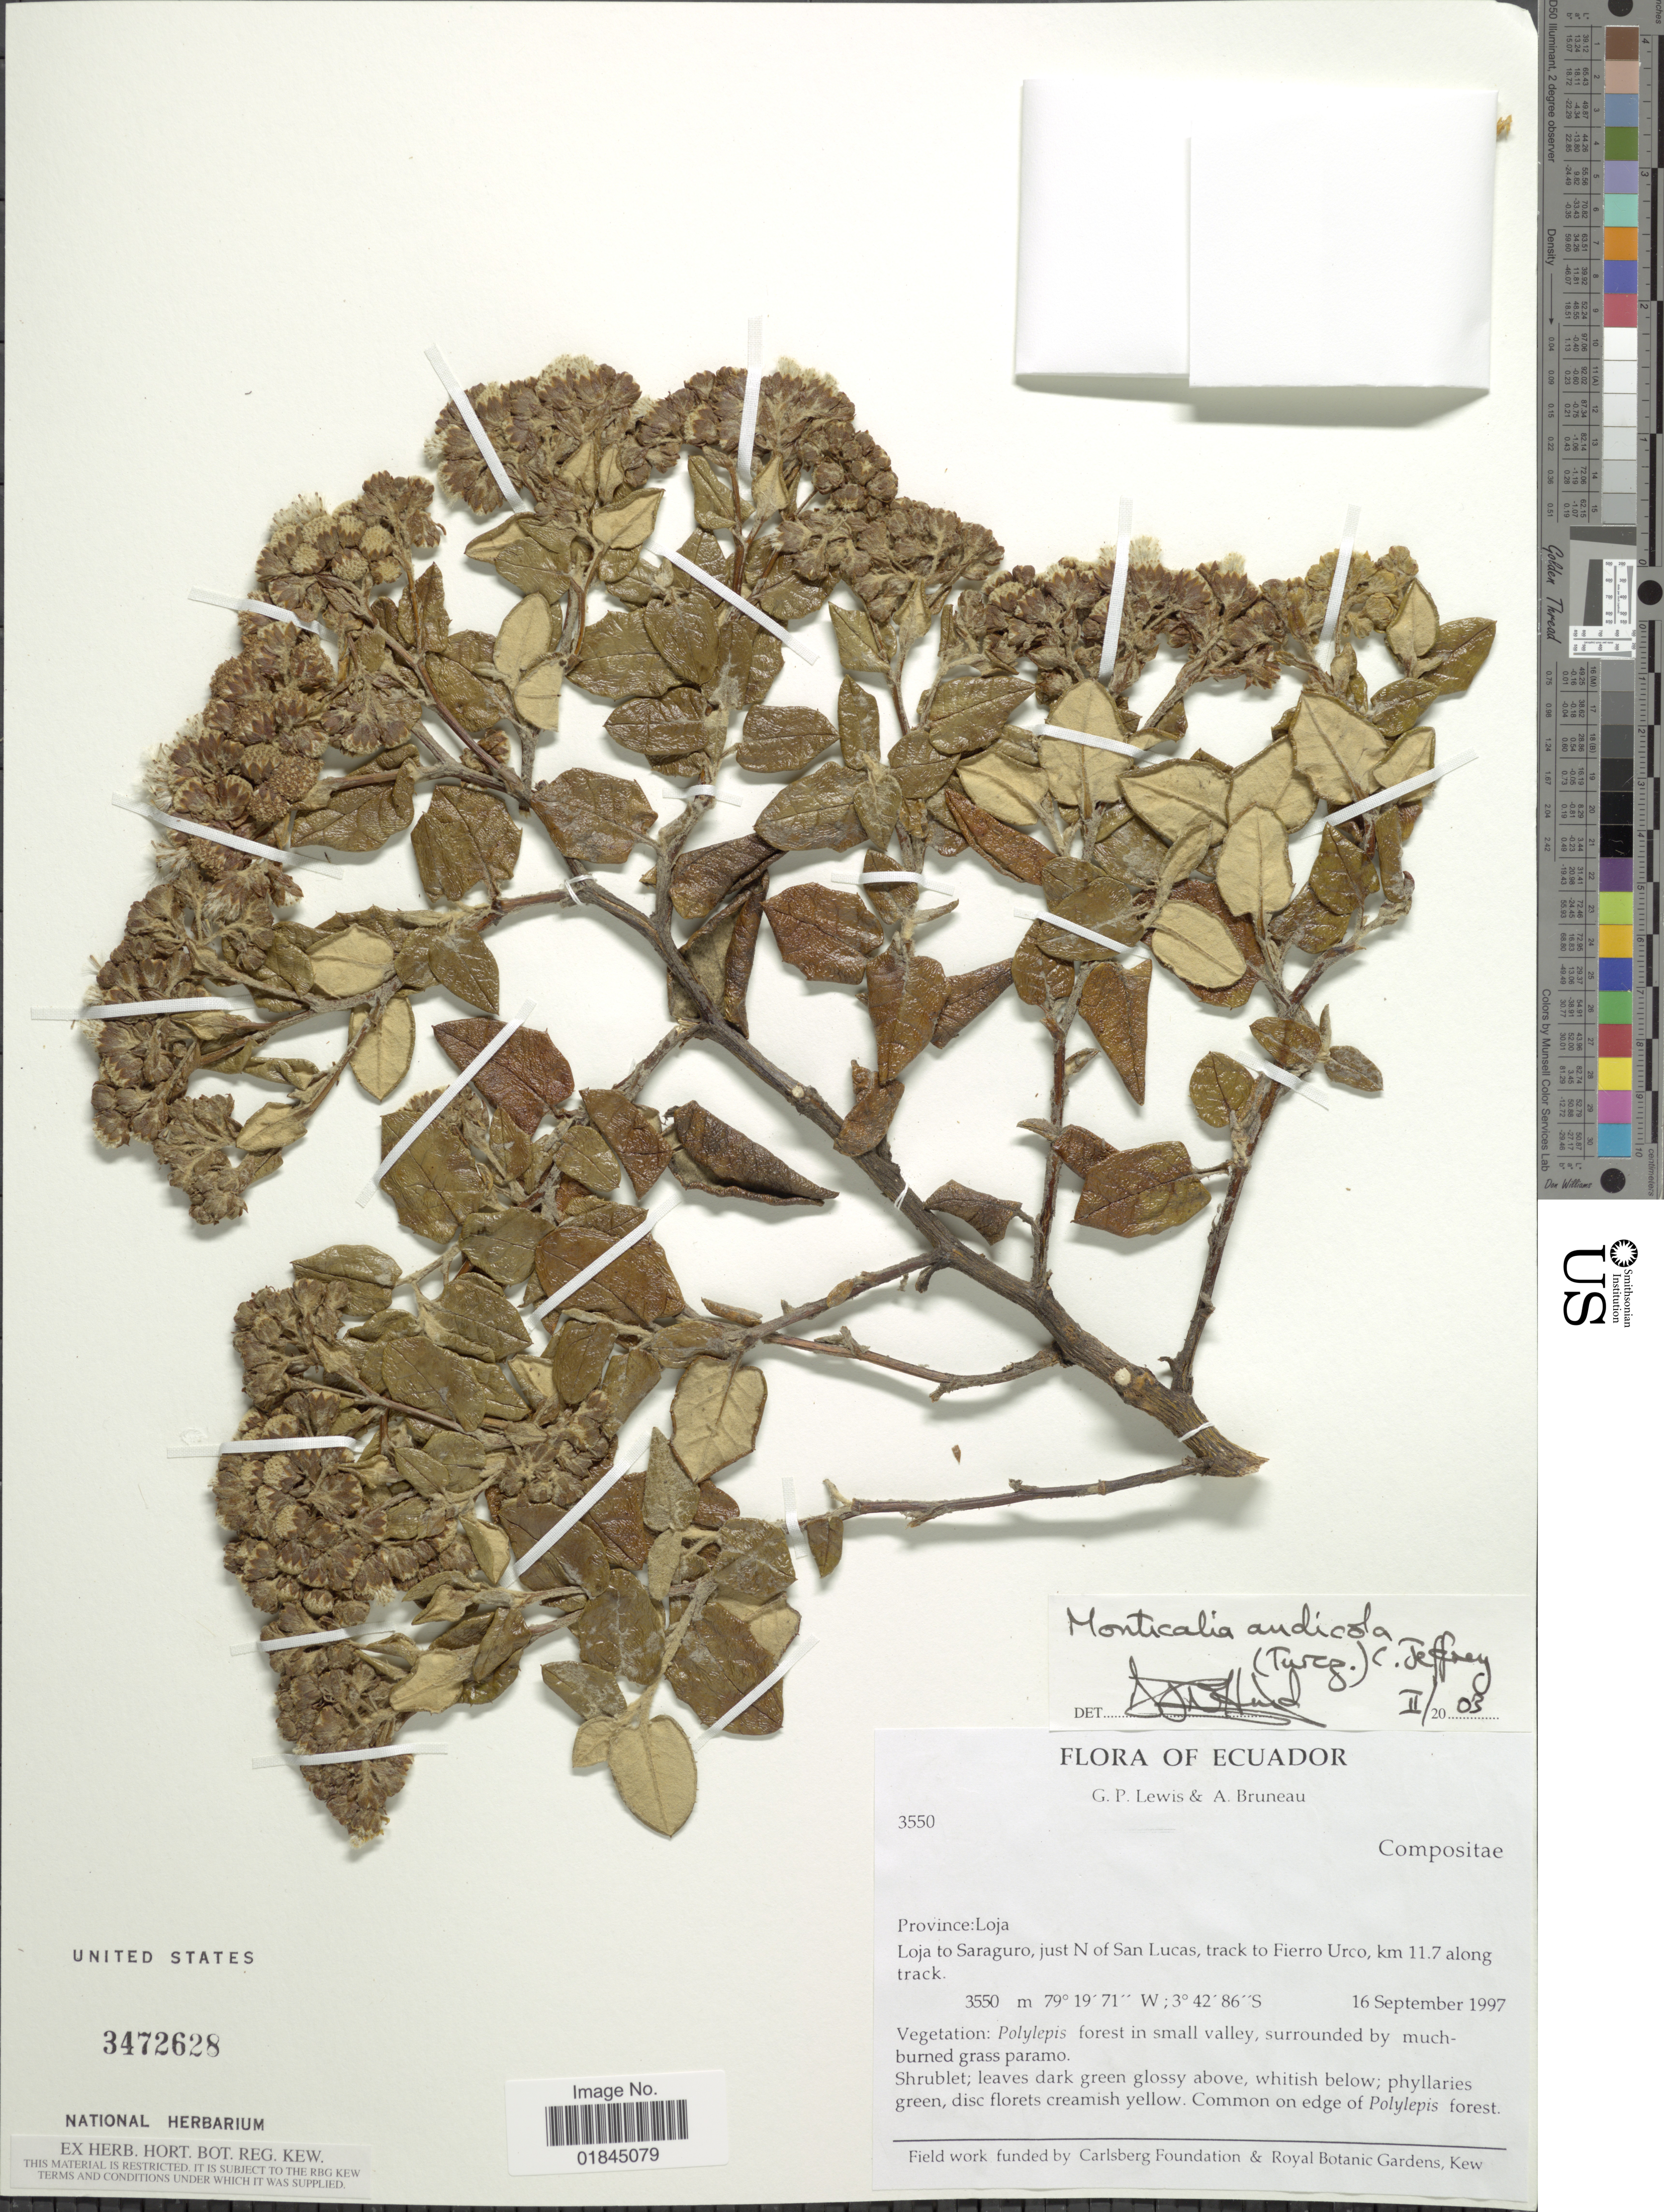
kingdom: Plantae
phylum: Tracheophyta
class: Magnoliopsida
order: Asterales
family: Asteraceae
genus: Pentacalia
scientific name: Pentacalia andicola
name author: (Turcz.) Cuatrec.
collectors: G. P. Lewis & A. Bruneau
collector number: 3550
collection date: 1997-09-16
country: Ecuador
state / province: Loja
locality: Loja to saraguro, just N of San Lucas, track to Fierro Urco, km 11.7 along track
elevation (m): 3550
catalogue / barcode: US 3472628